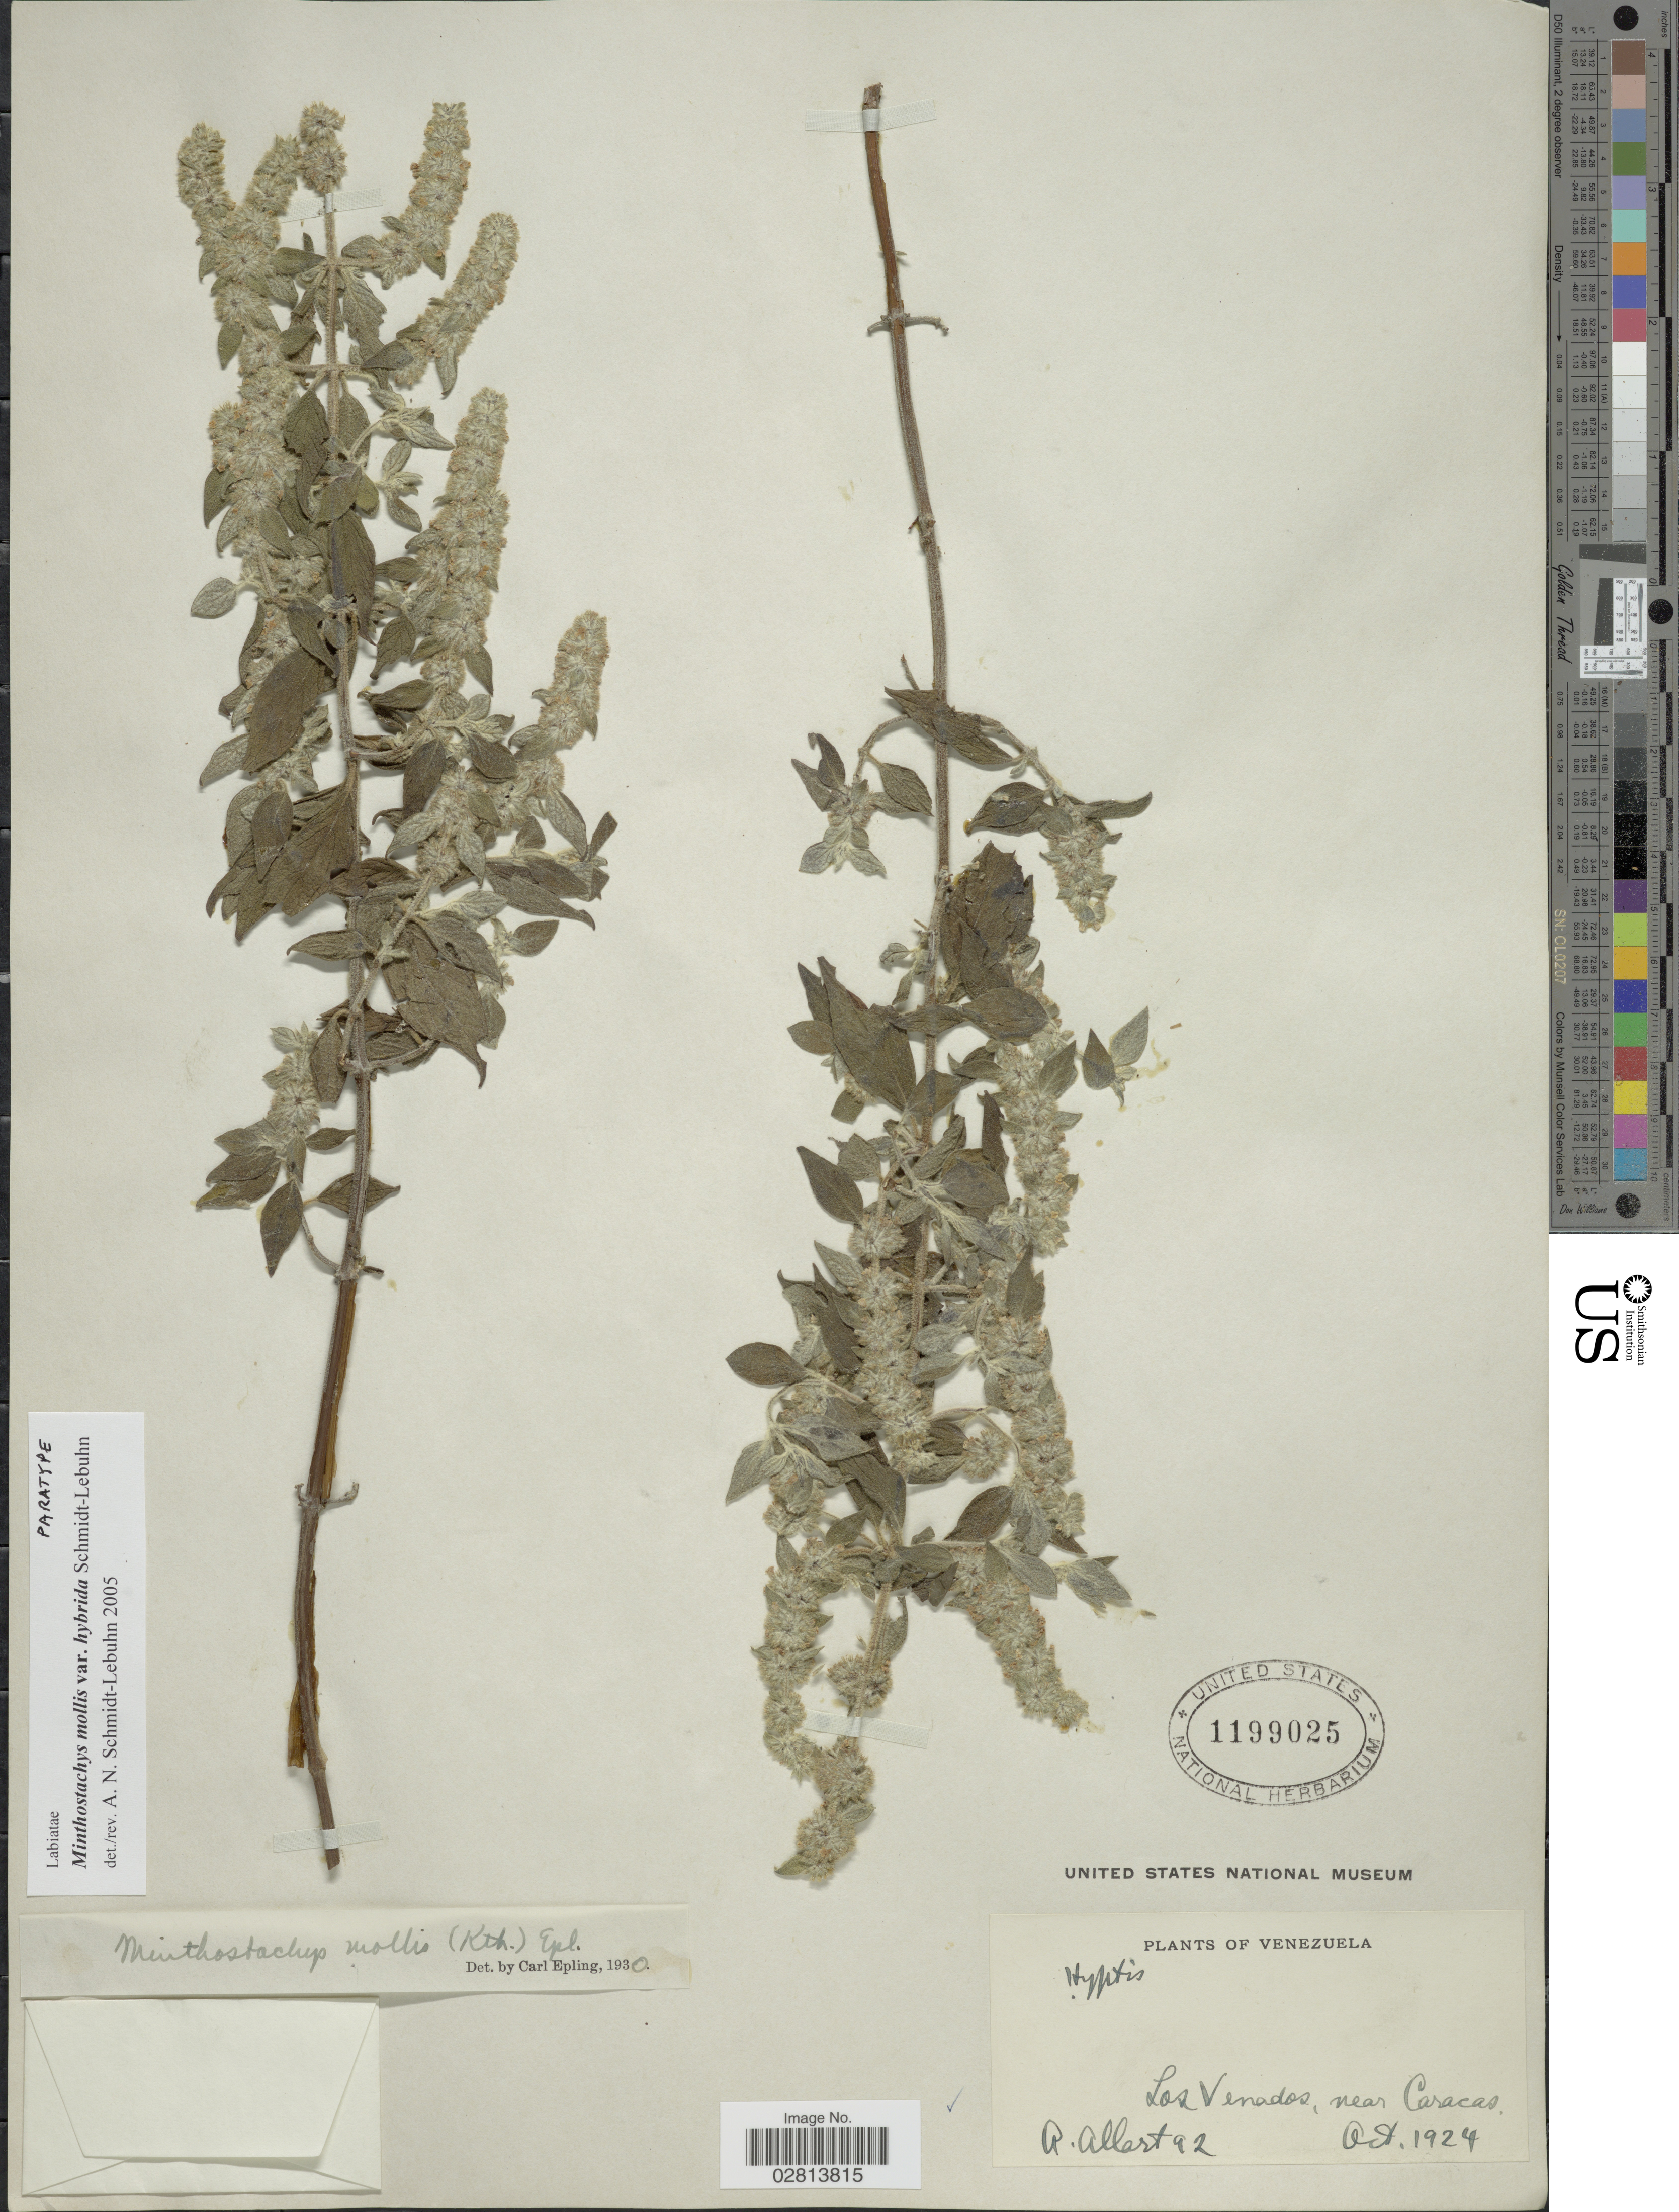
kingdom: Plantae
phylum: Tracheophyta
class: Magnoliopsida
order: Lamiales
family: Lamiaceae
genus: Minthostachys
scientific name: Minthostachys mollis var. hybrida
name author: Schmidt-Leb.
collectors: A. Allart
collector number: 92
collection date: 1924-10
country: Venezuela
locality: Los Venados, near Caracas.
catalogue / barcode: US 1199025